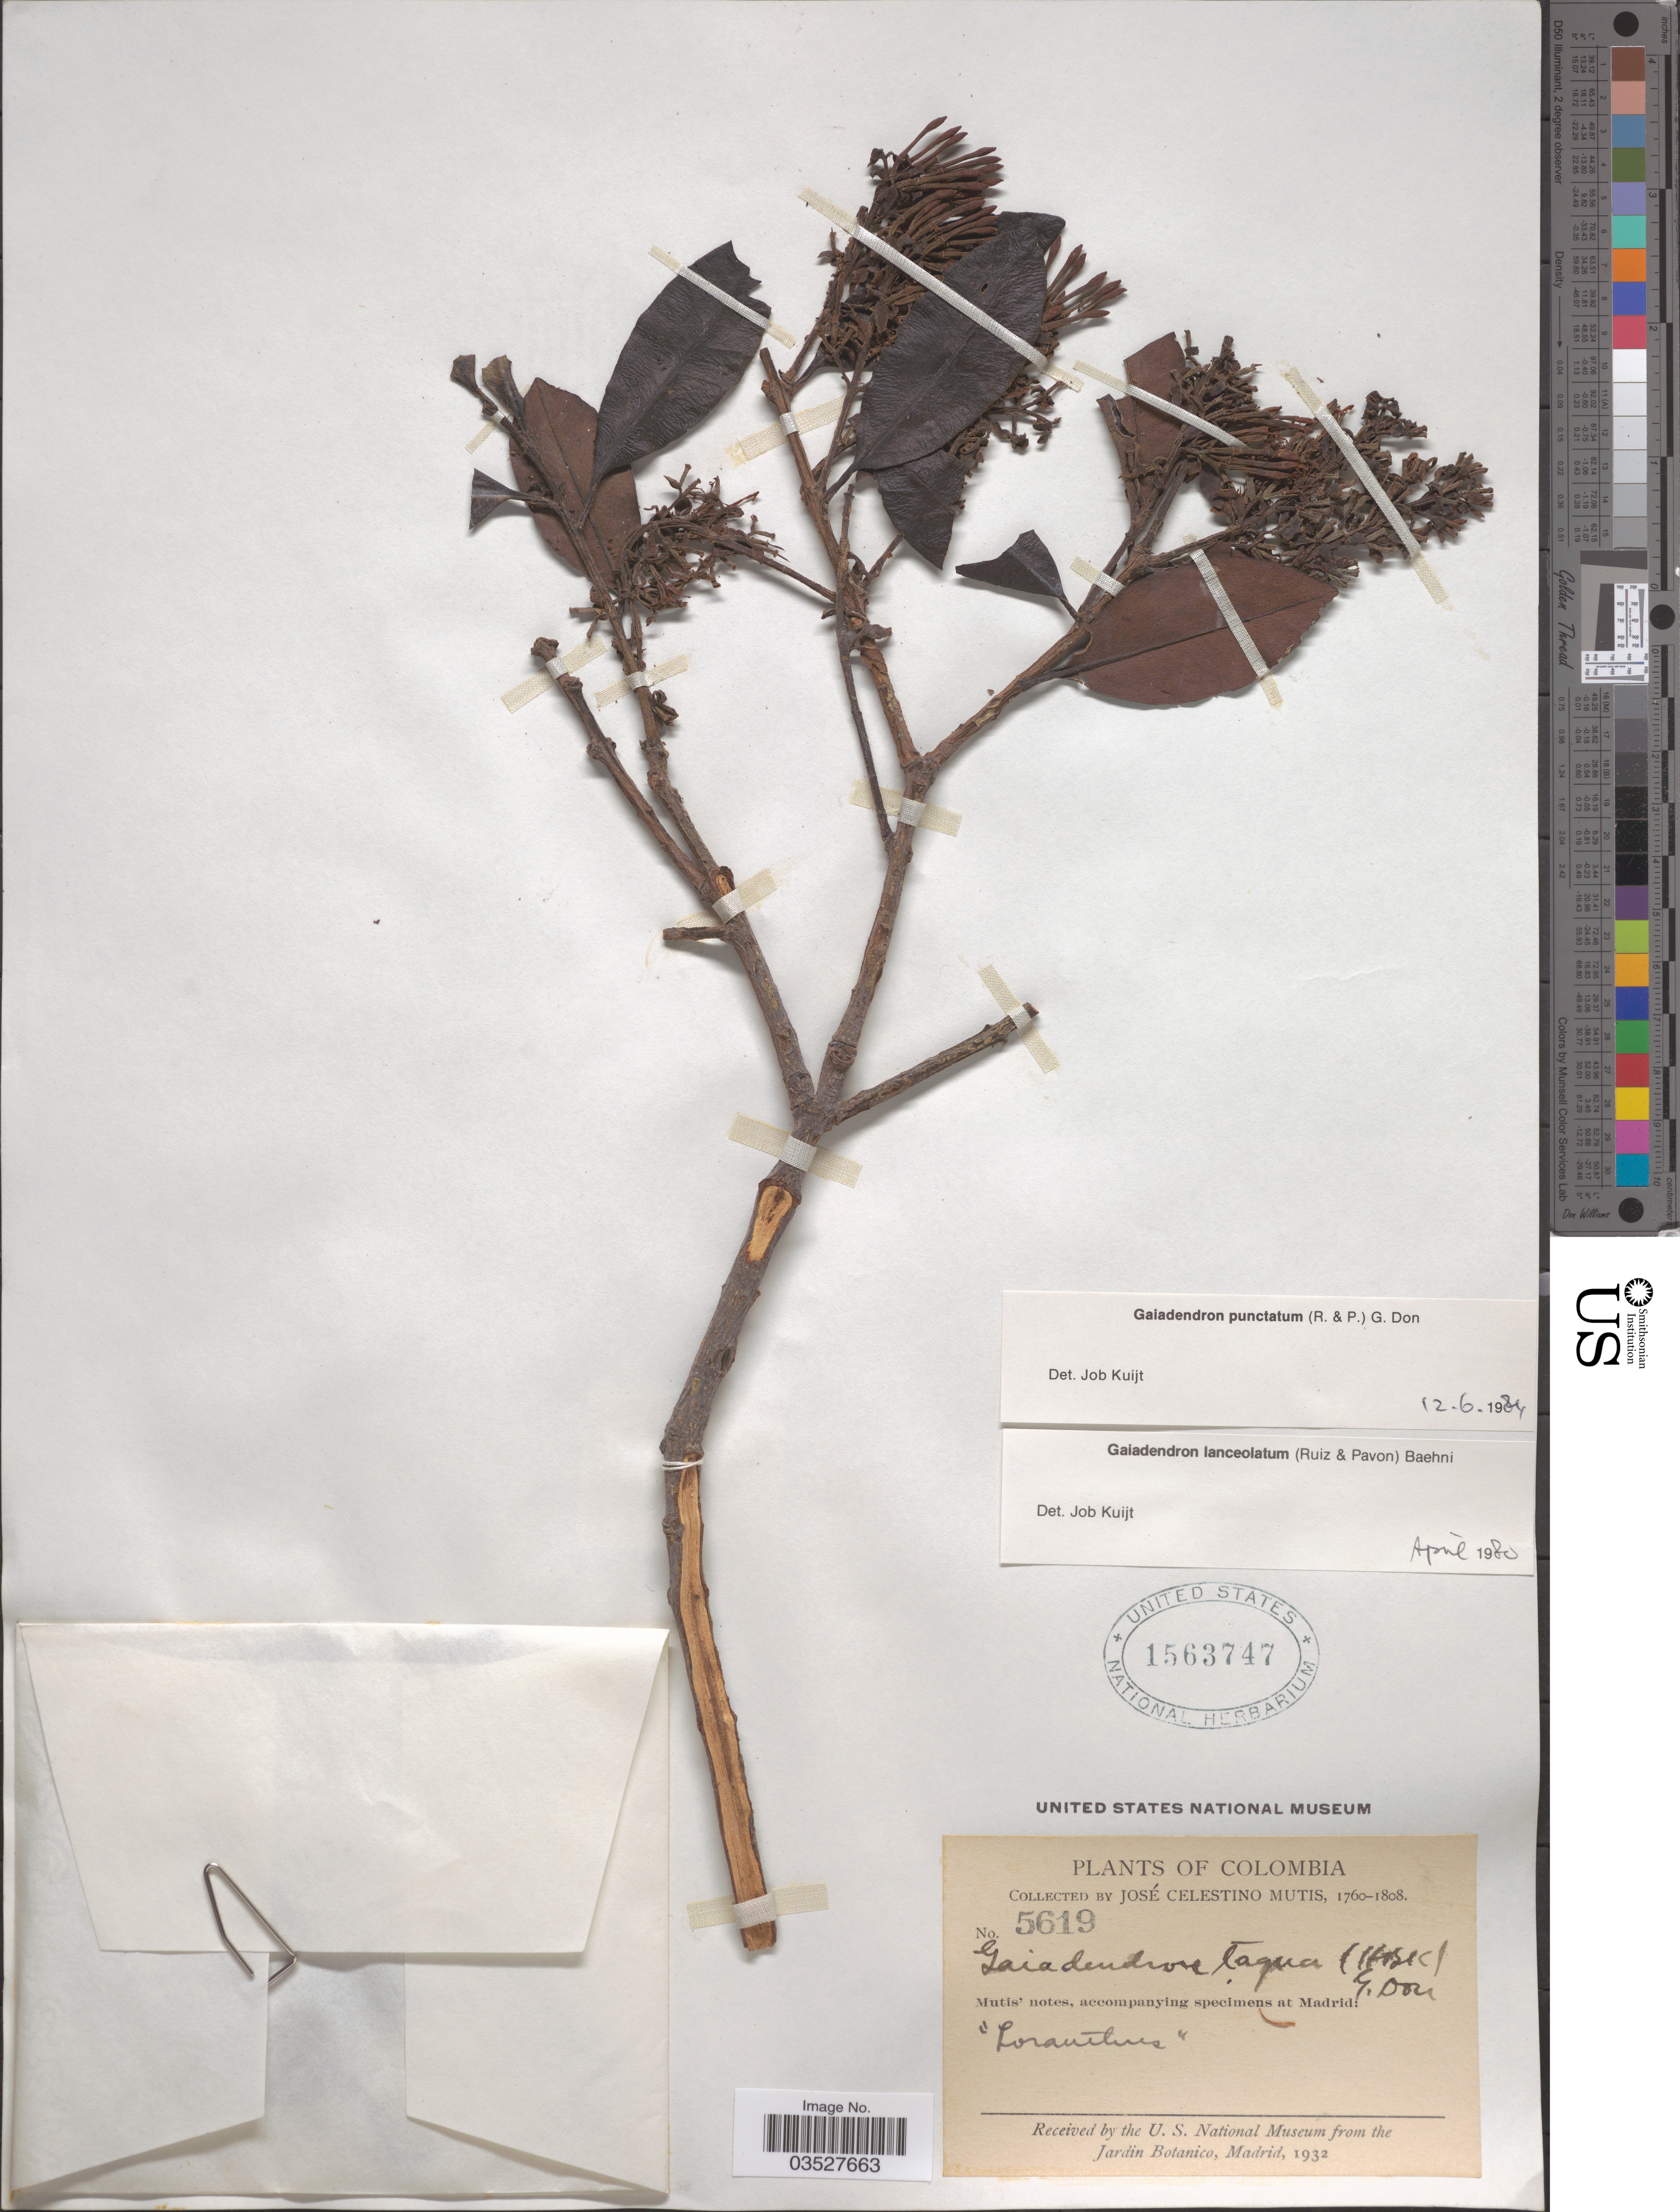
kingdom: Plantae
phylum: Tracheophyta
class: Magnoliopsida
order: Santalales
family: Loranthaceae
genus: Gaiadendron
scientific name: Gaiadendron punctatum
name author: (Ruiz & Pav.) G. Don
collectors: J. C. B. Mutis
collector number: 5619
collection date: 1760/1808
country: Colombia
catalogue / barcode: US 1563747